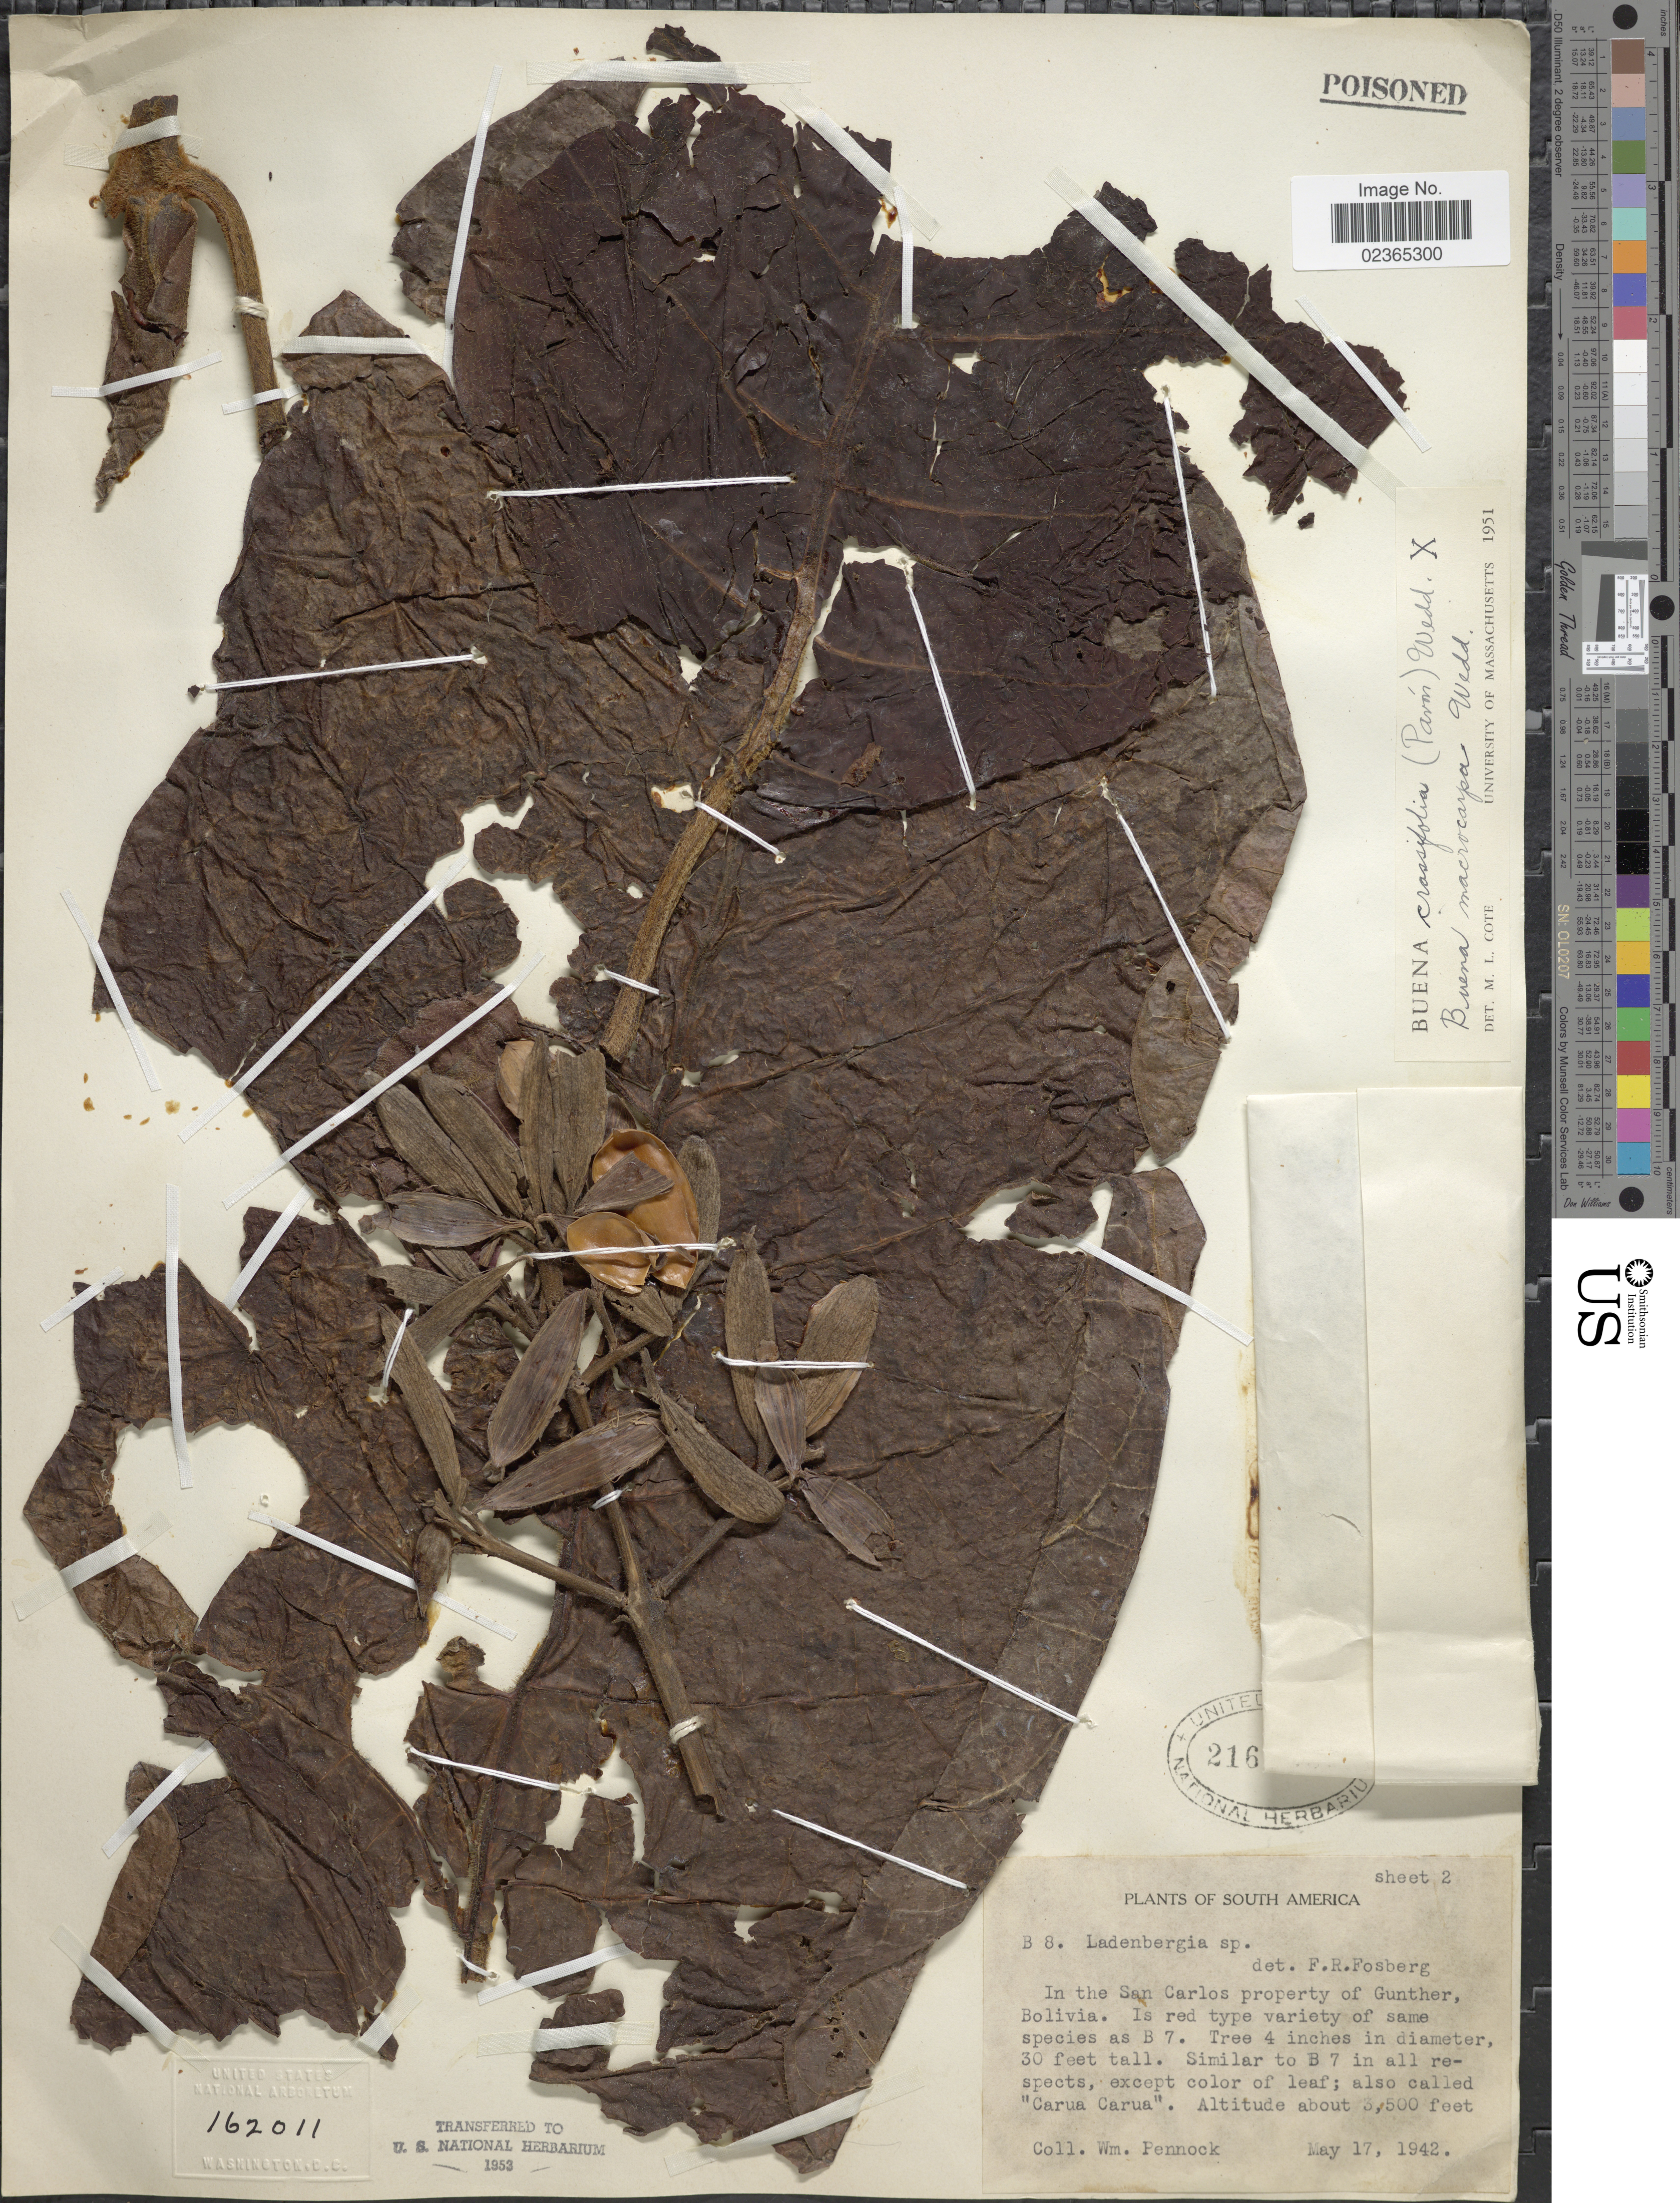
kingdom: Plantae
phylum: Tracheophyta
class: Magnoliopsida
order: Gentianales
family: Rubiaceae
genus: Ladenbergia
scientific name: Ladenbergia crassifolia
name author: (Pav. ex DC.) Standl.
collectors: W. Pennock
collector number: B8?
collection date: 1942-05-17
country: Bolivia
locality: South America, In the San Carlos property of Gunther, Bolivia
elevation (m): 1067